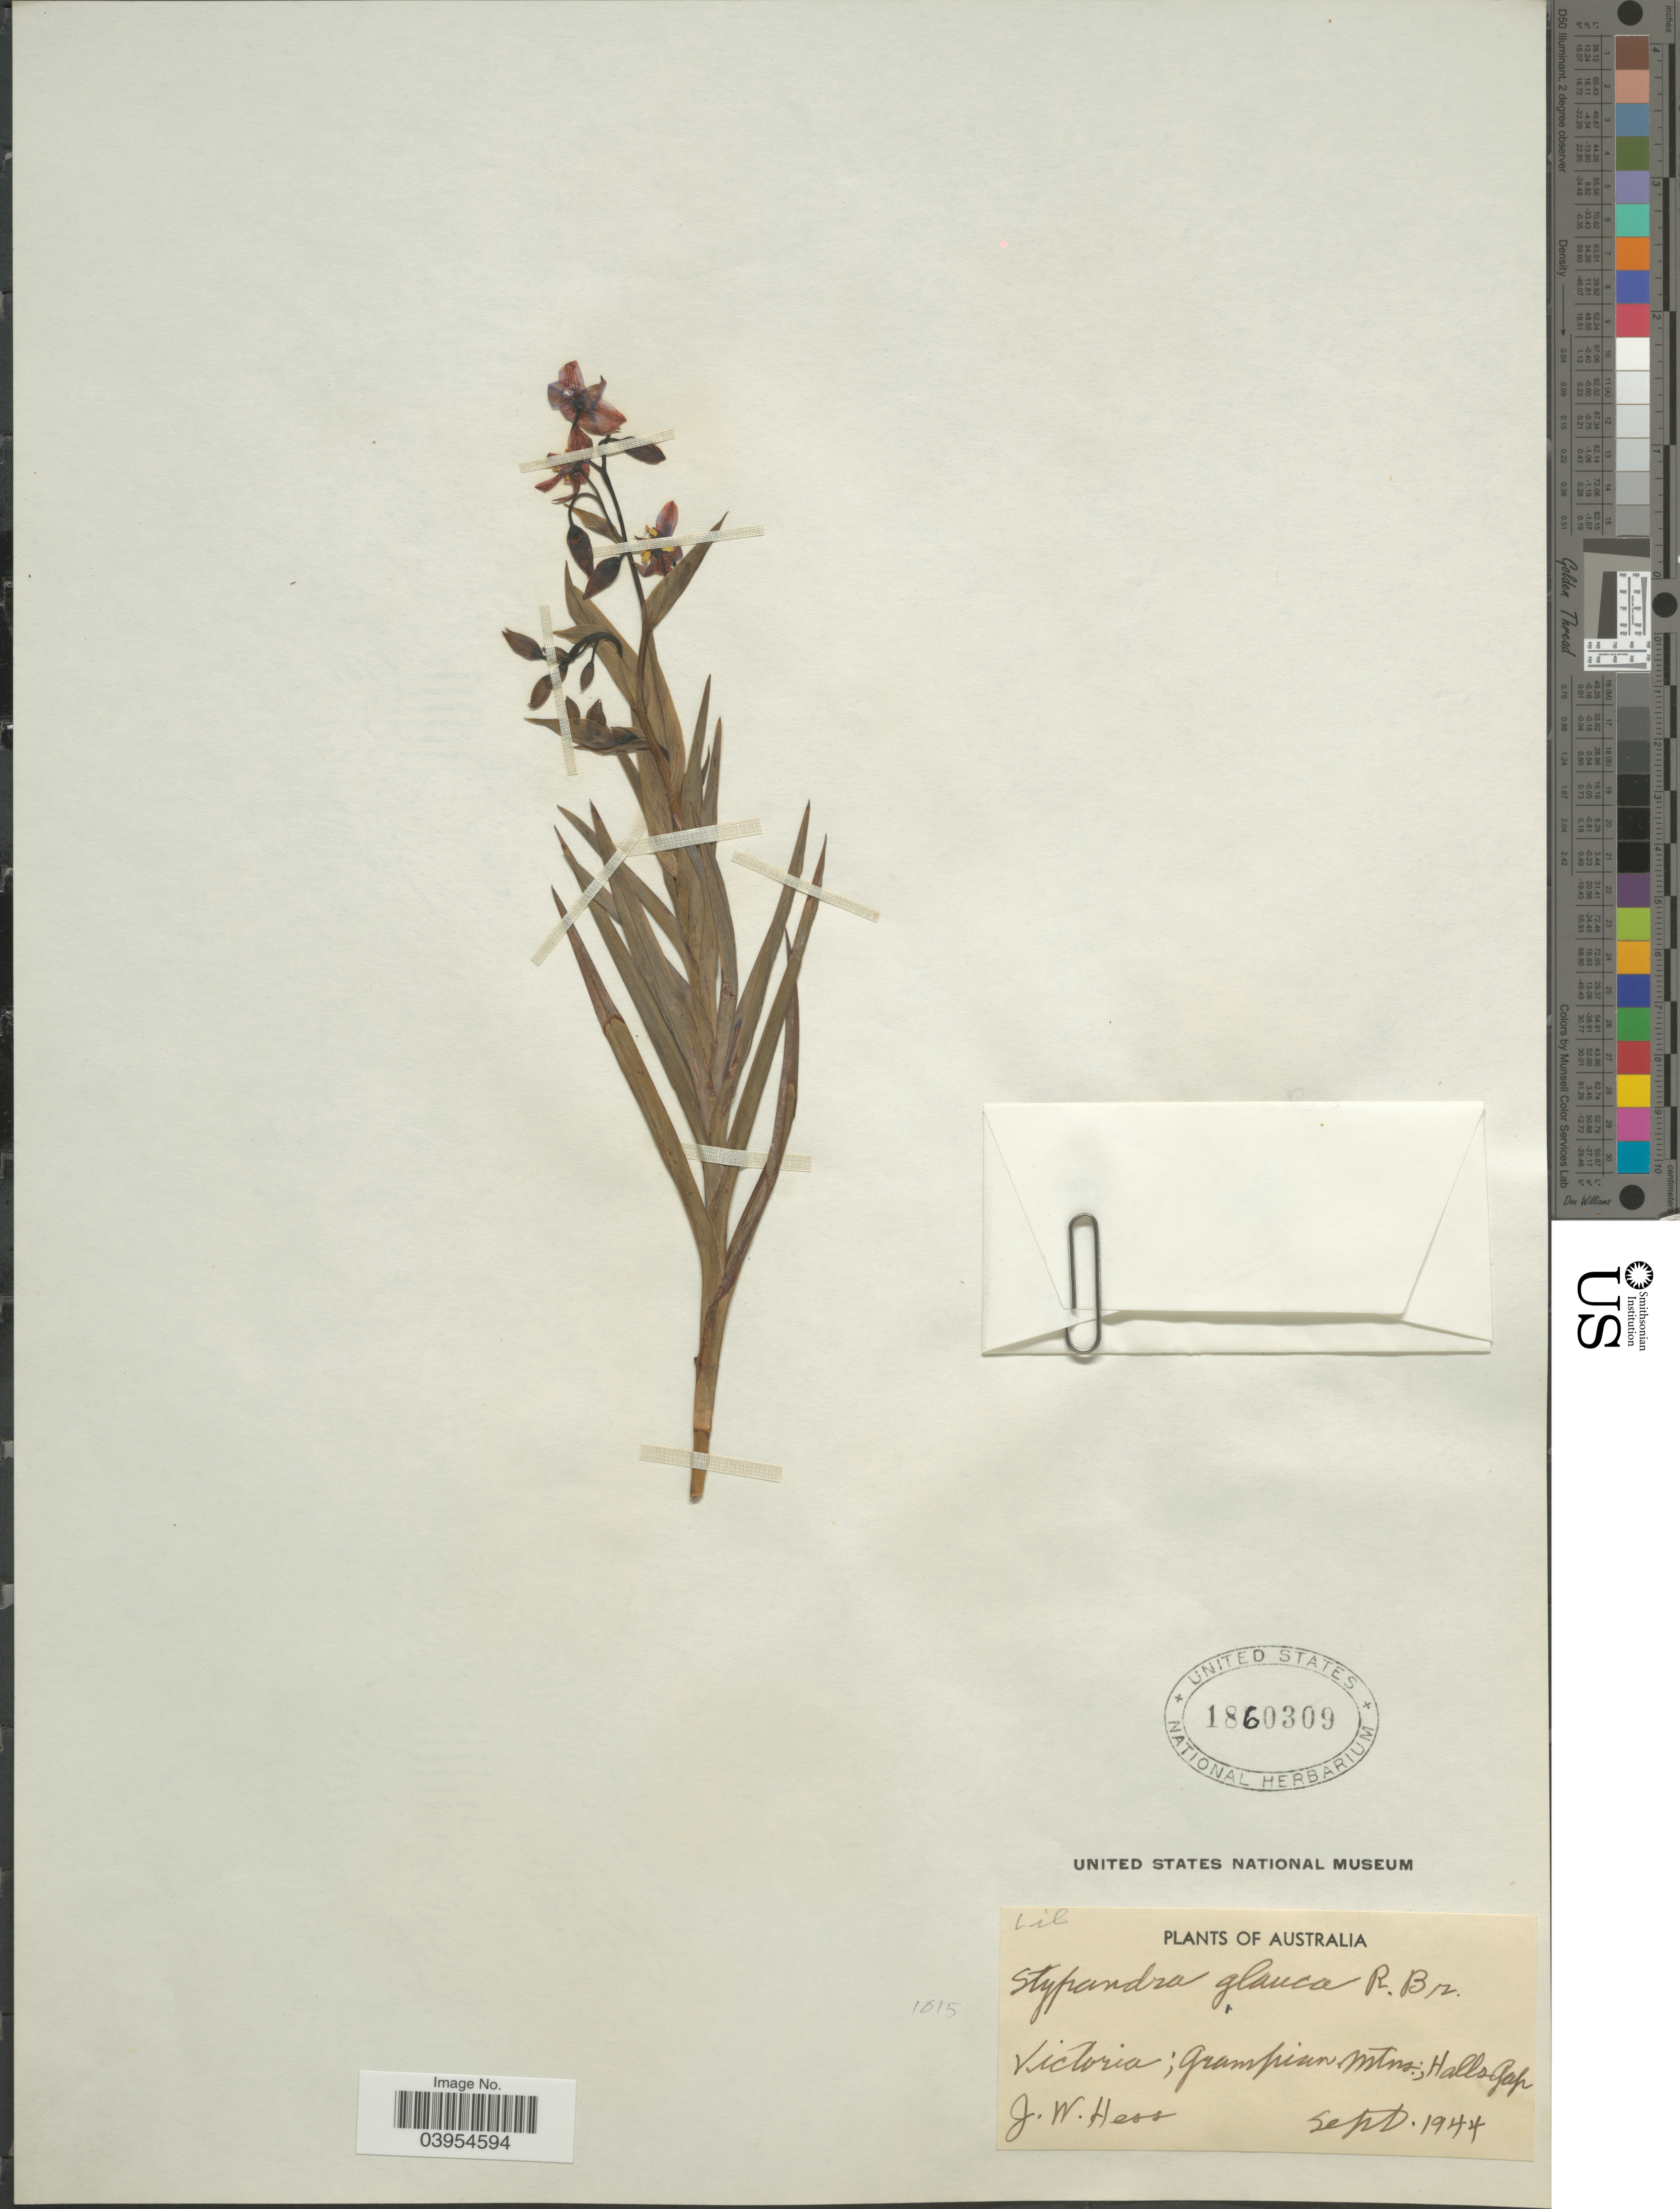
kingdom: Plantae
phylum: Tracheophyta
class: Liliopsida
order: Asparagales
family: Asphodelaceae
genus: Stypandra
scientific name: Stypandra glauca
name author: R. Br.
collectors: J. Hess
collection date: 1944-09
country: Australia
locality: Victoria, Grampian Mtns; Halls Gap.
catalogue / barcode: US 1860309